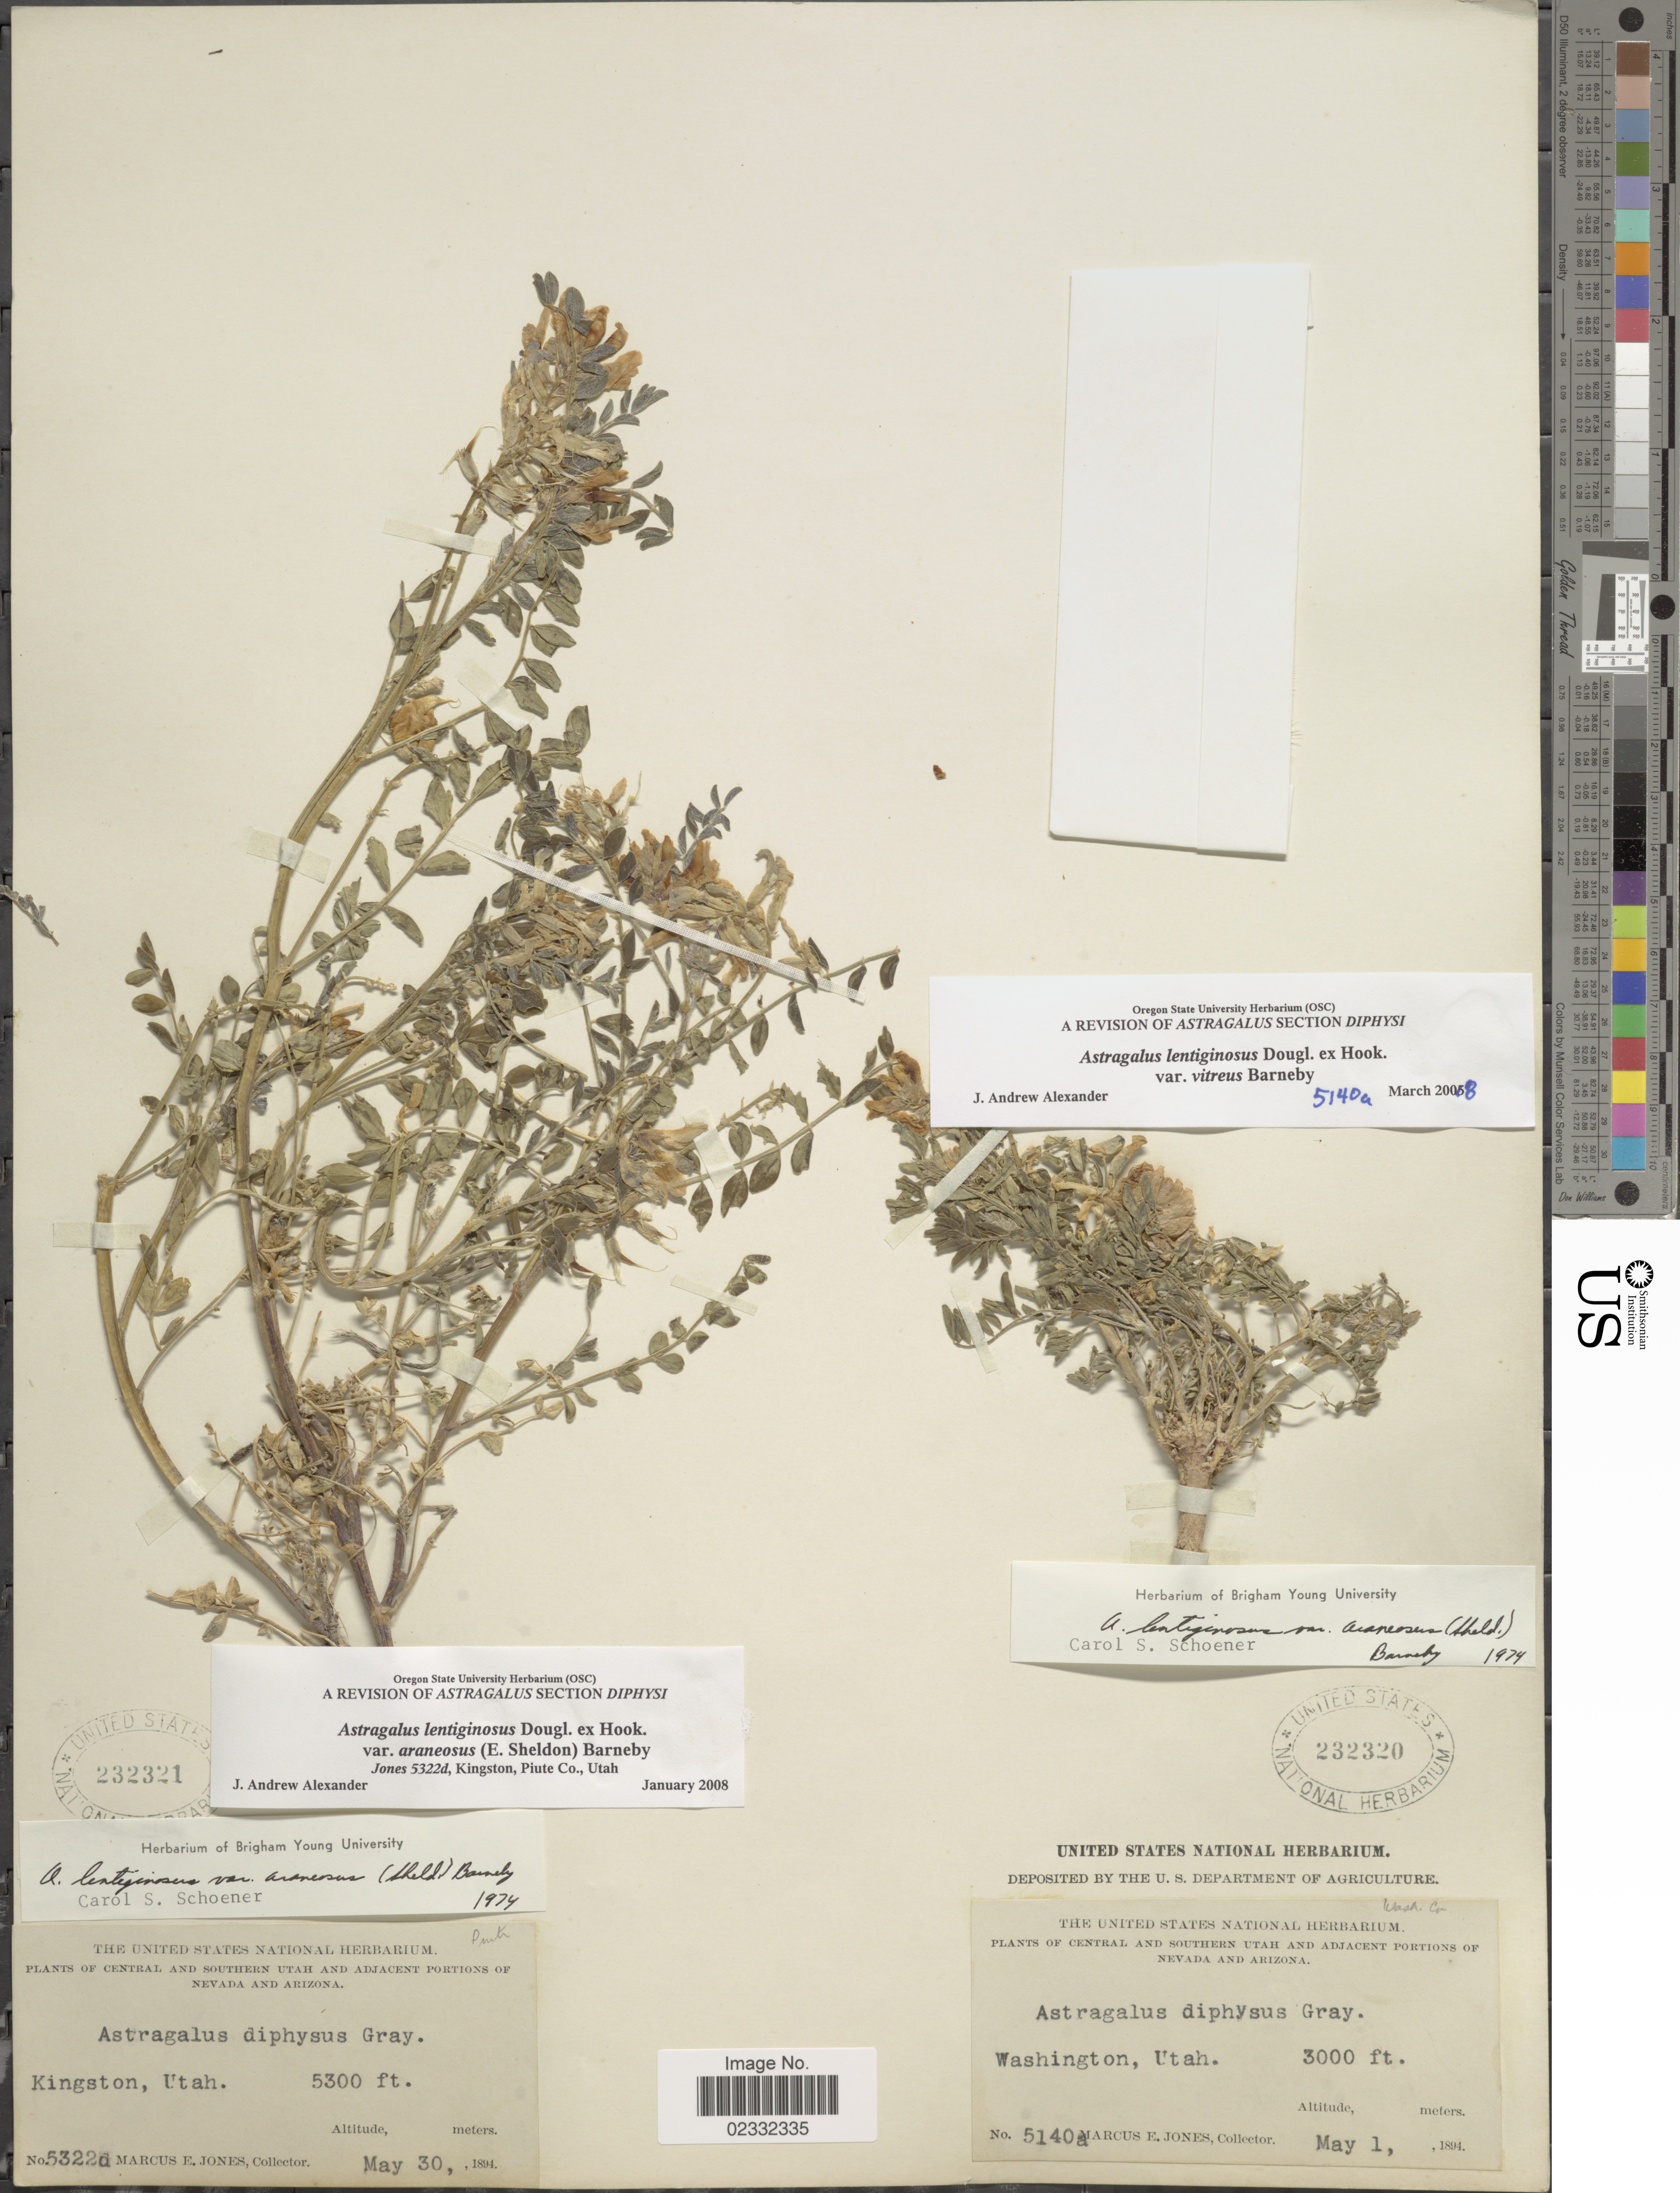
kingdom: Plantae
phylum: Tracheophyta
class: Magnoliopsida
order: Fabales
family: Fabaceae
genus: Astragalus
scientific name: Astragalus lentiginosus var. vitreus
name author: Barneby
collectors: M. E. Jones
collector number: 5322d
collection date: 1894-05-30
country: United States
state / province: Utah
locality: Kingston, Utah.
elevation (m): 1615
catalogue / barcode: US 232321